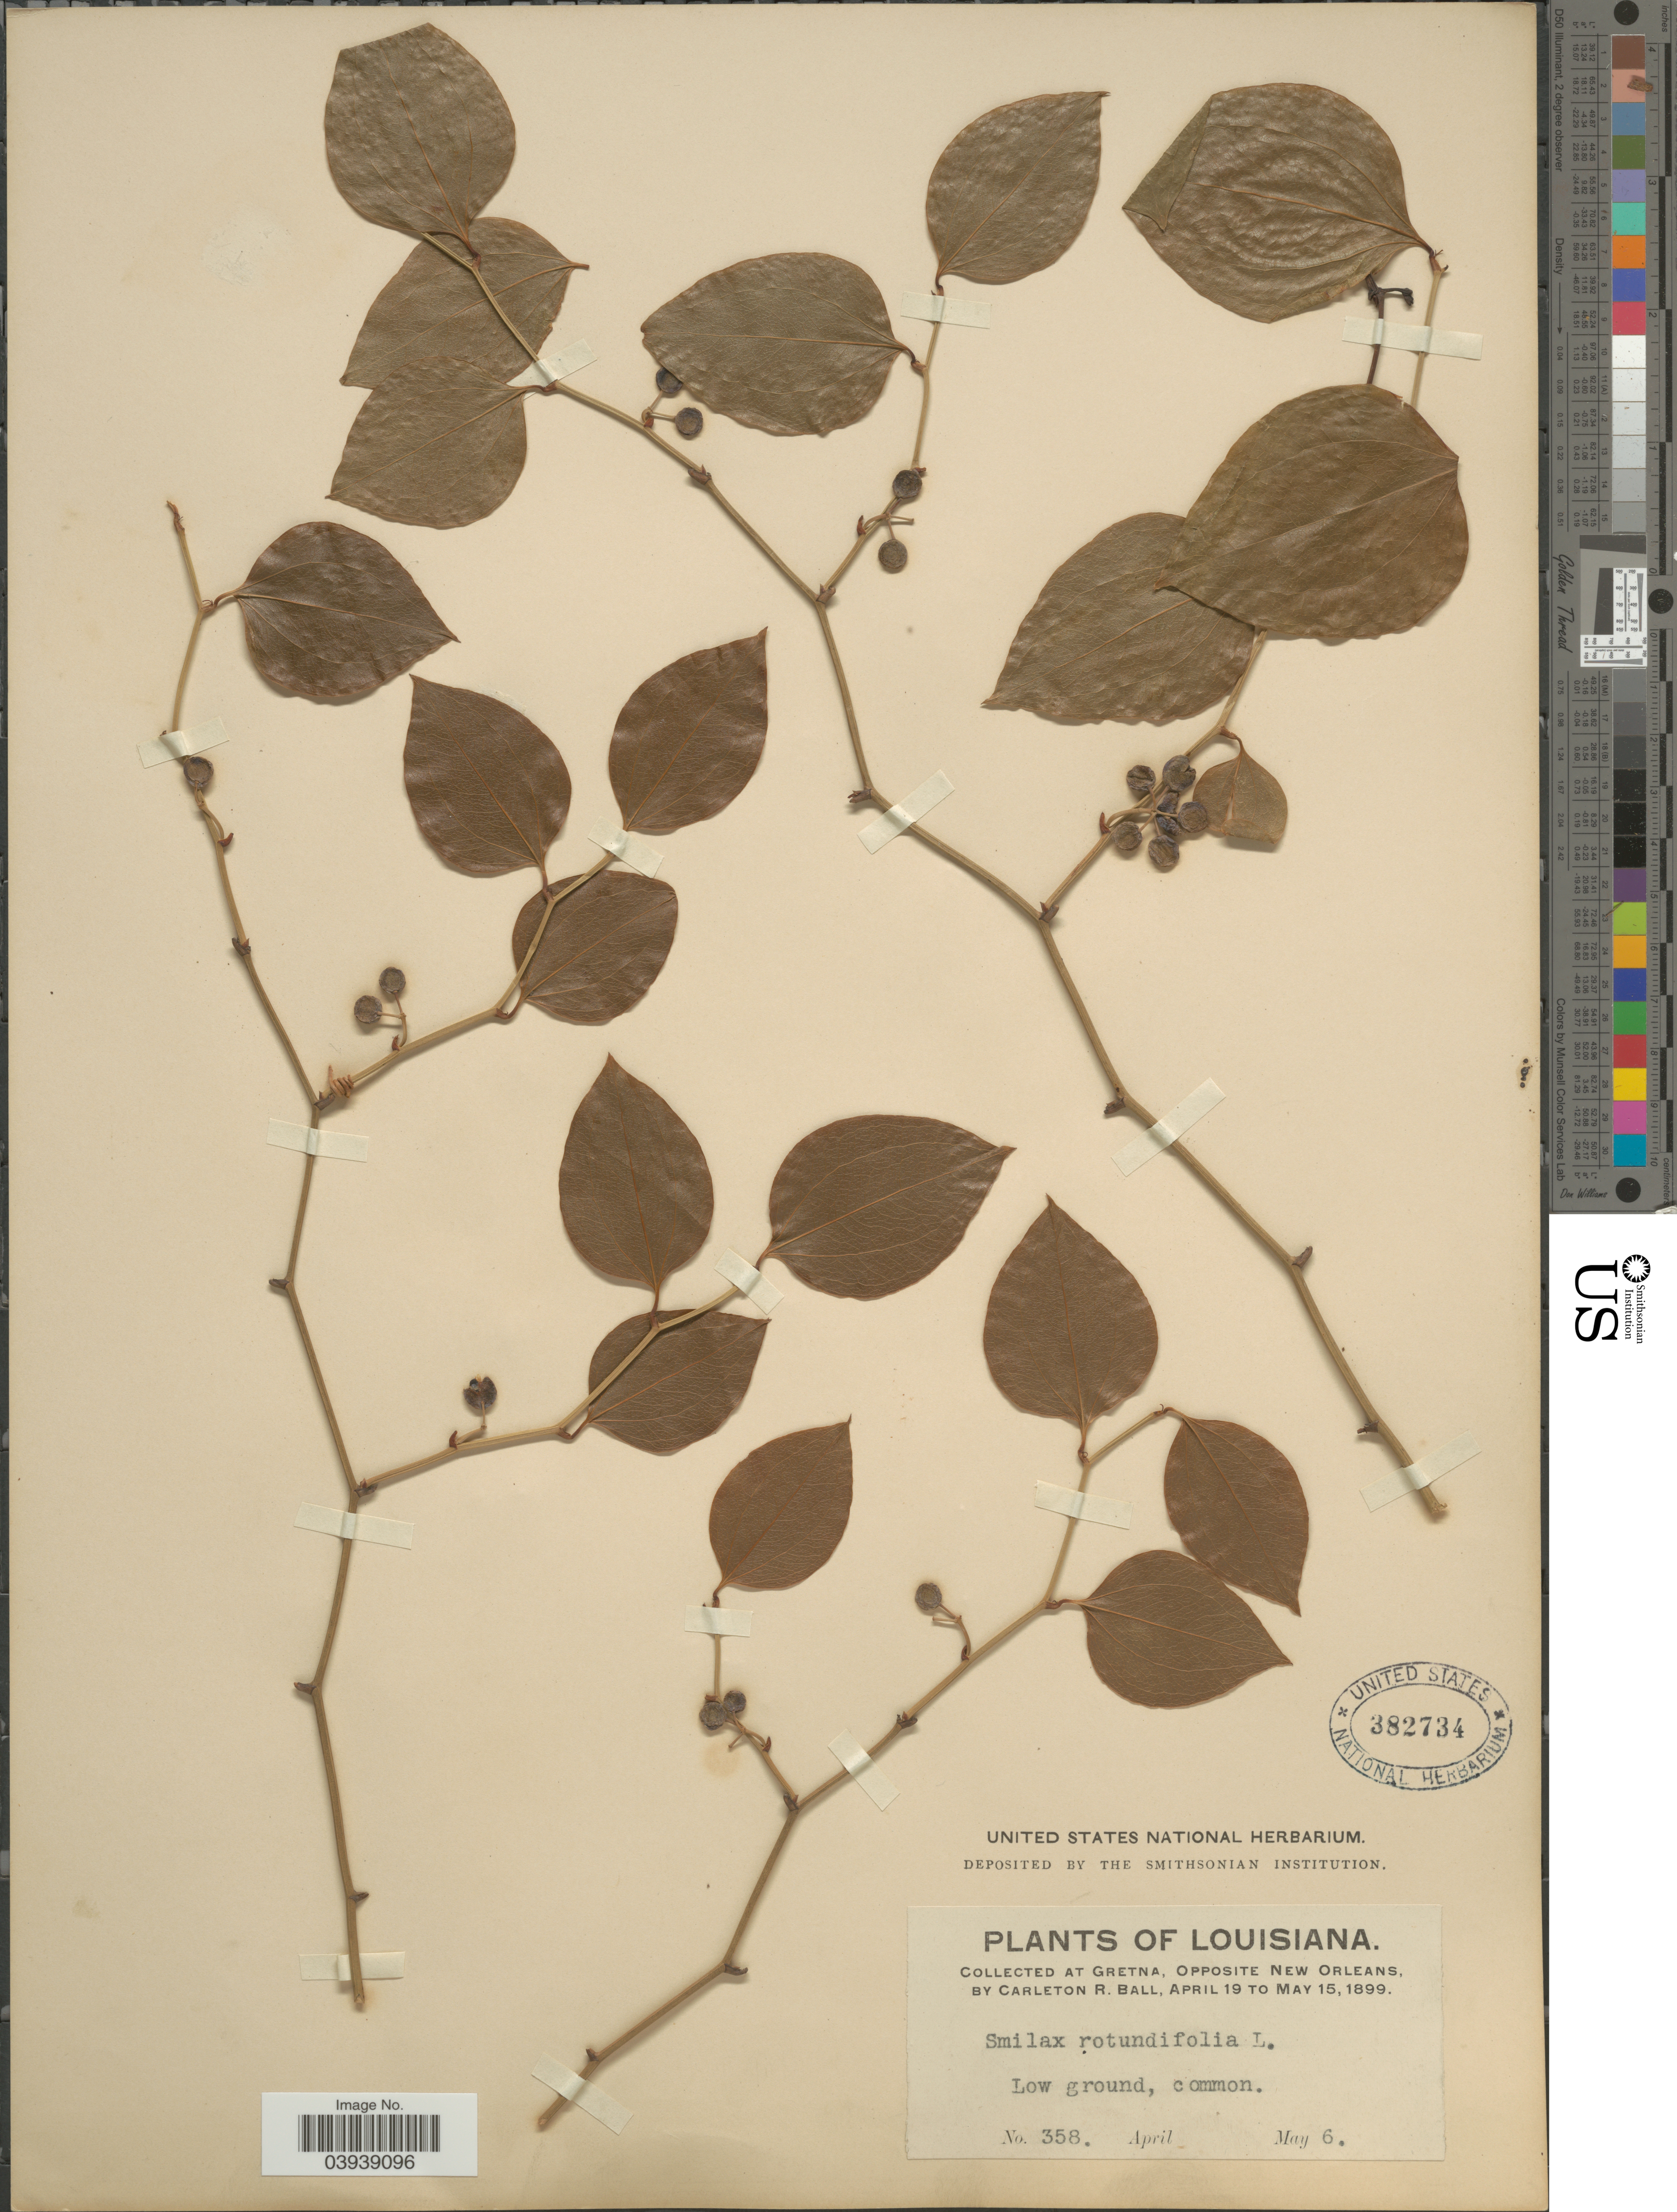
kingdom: Plantae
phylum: Tracheophyta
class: Liliopsida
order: Liliales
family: Smilacaceae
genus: Smilax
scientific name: Smilax rotundifolia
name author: L.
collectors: C. R. Ball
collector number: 358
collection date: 1899-05-06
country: United States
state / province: Louisiana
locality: At Gretna, Opposite New Orleans. Low ground, common.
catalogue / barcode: US 382734